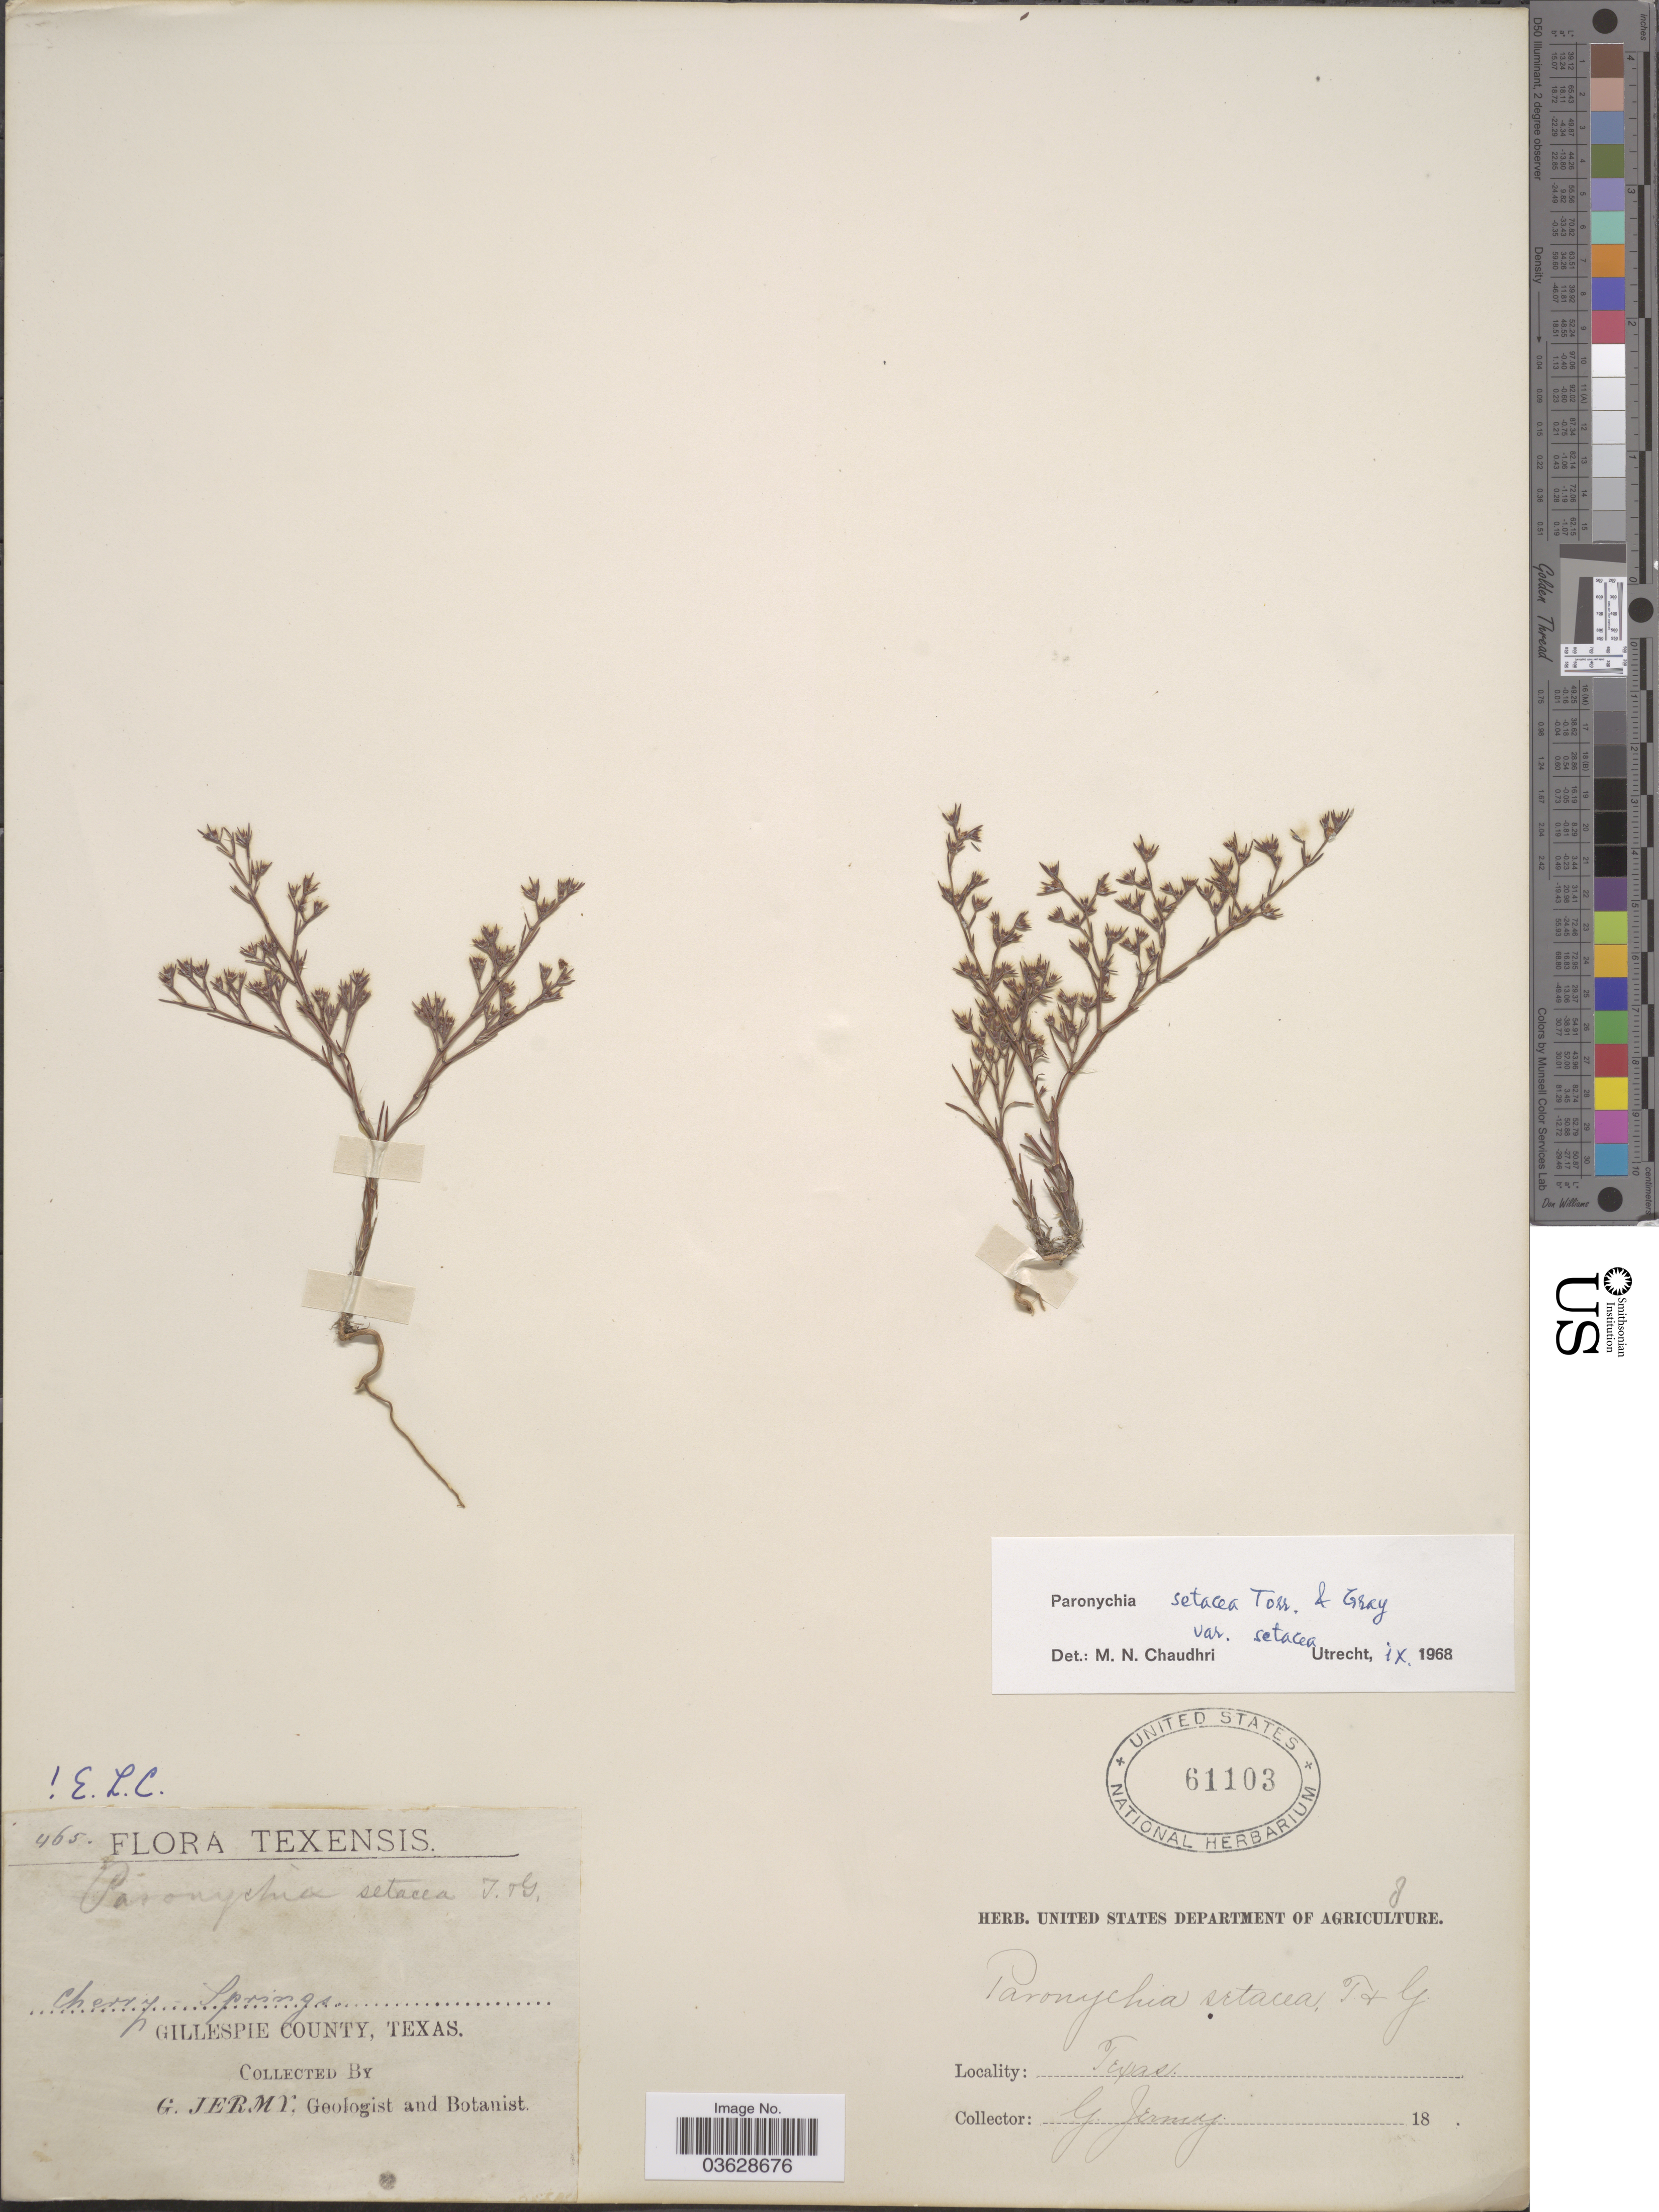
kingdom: Plantae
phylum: Tracheophyta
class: Magnoliopsida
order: Caryophyllales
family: Caryophyllaceae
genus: Paronychia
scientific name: Paronychia setacea var. setacea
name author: Torr. & A. Gray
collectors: G. Jermy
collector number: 465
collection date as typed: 18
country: United States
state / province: Texas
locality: Cherry Springs, Gillespie County.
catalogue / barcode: US 61103